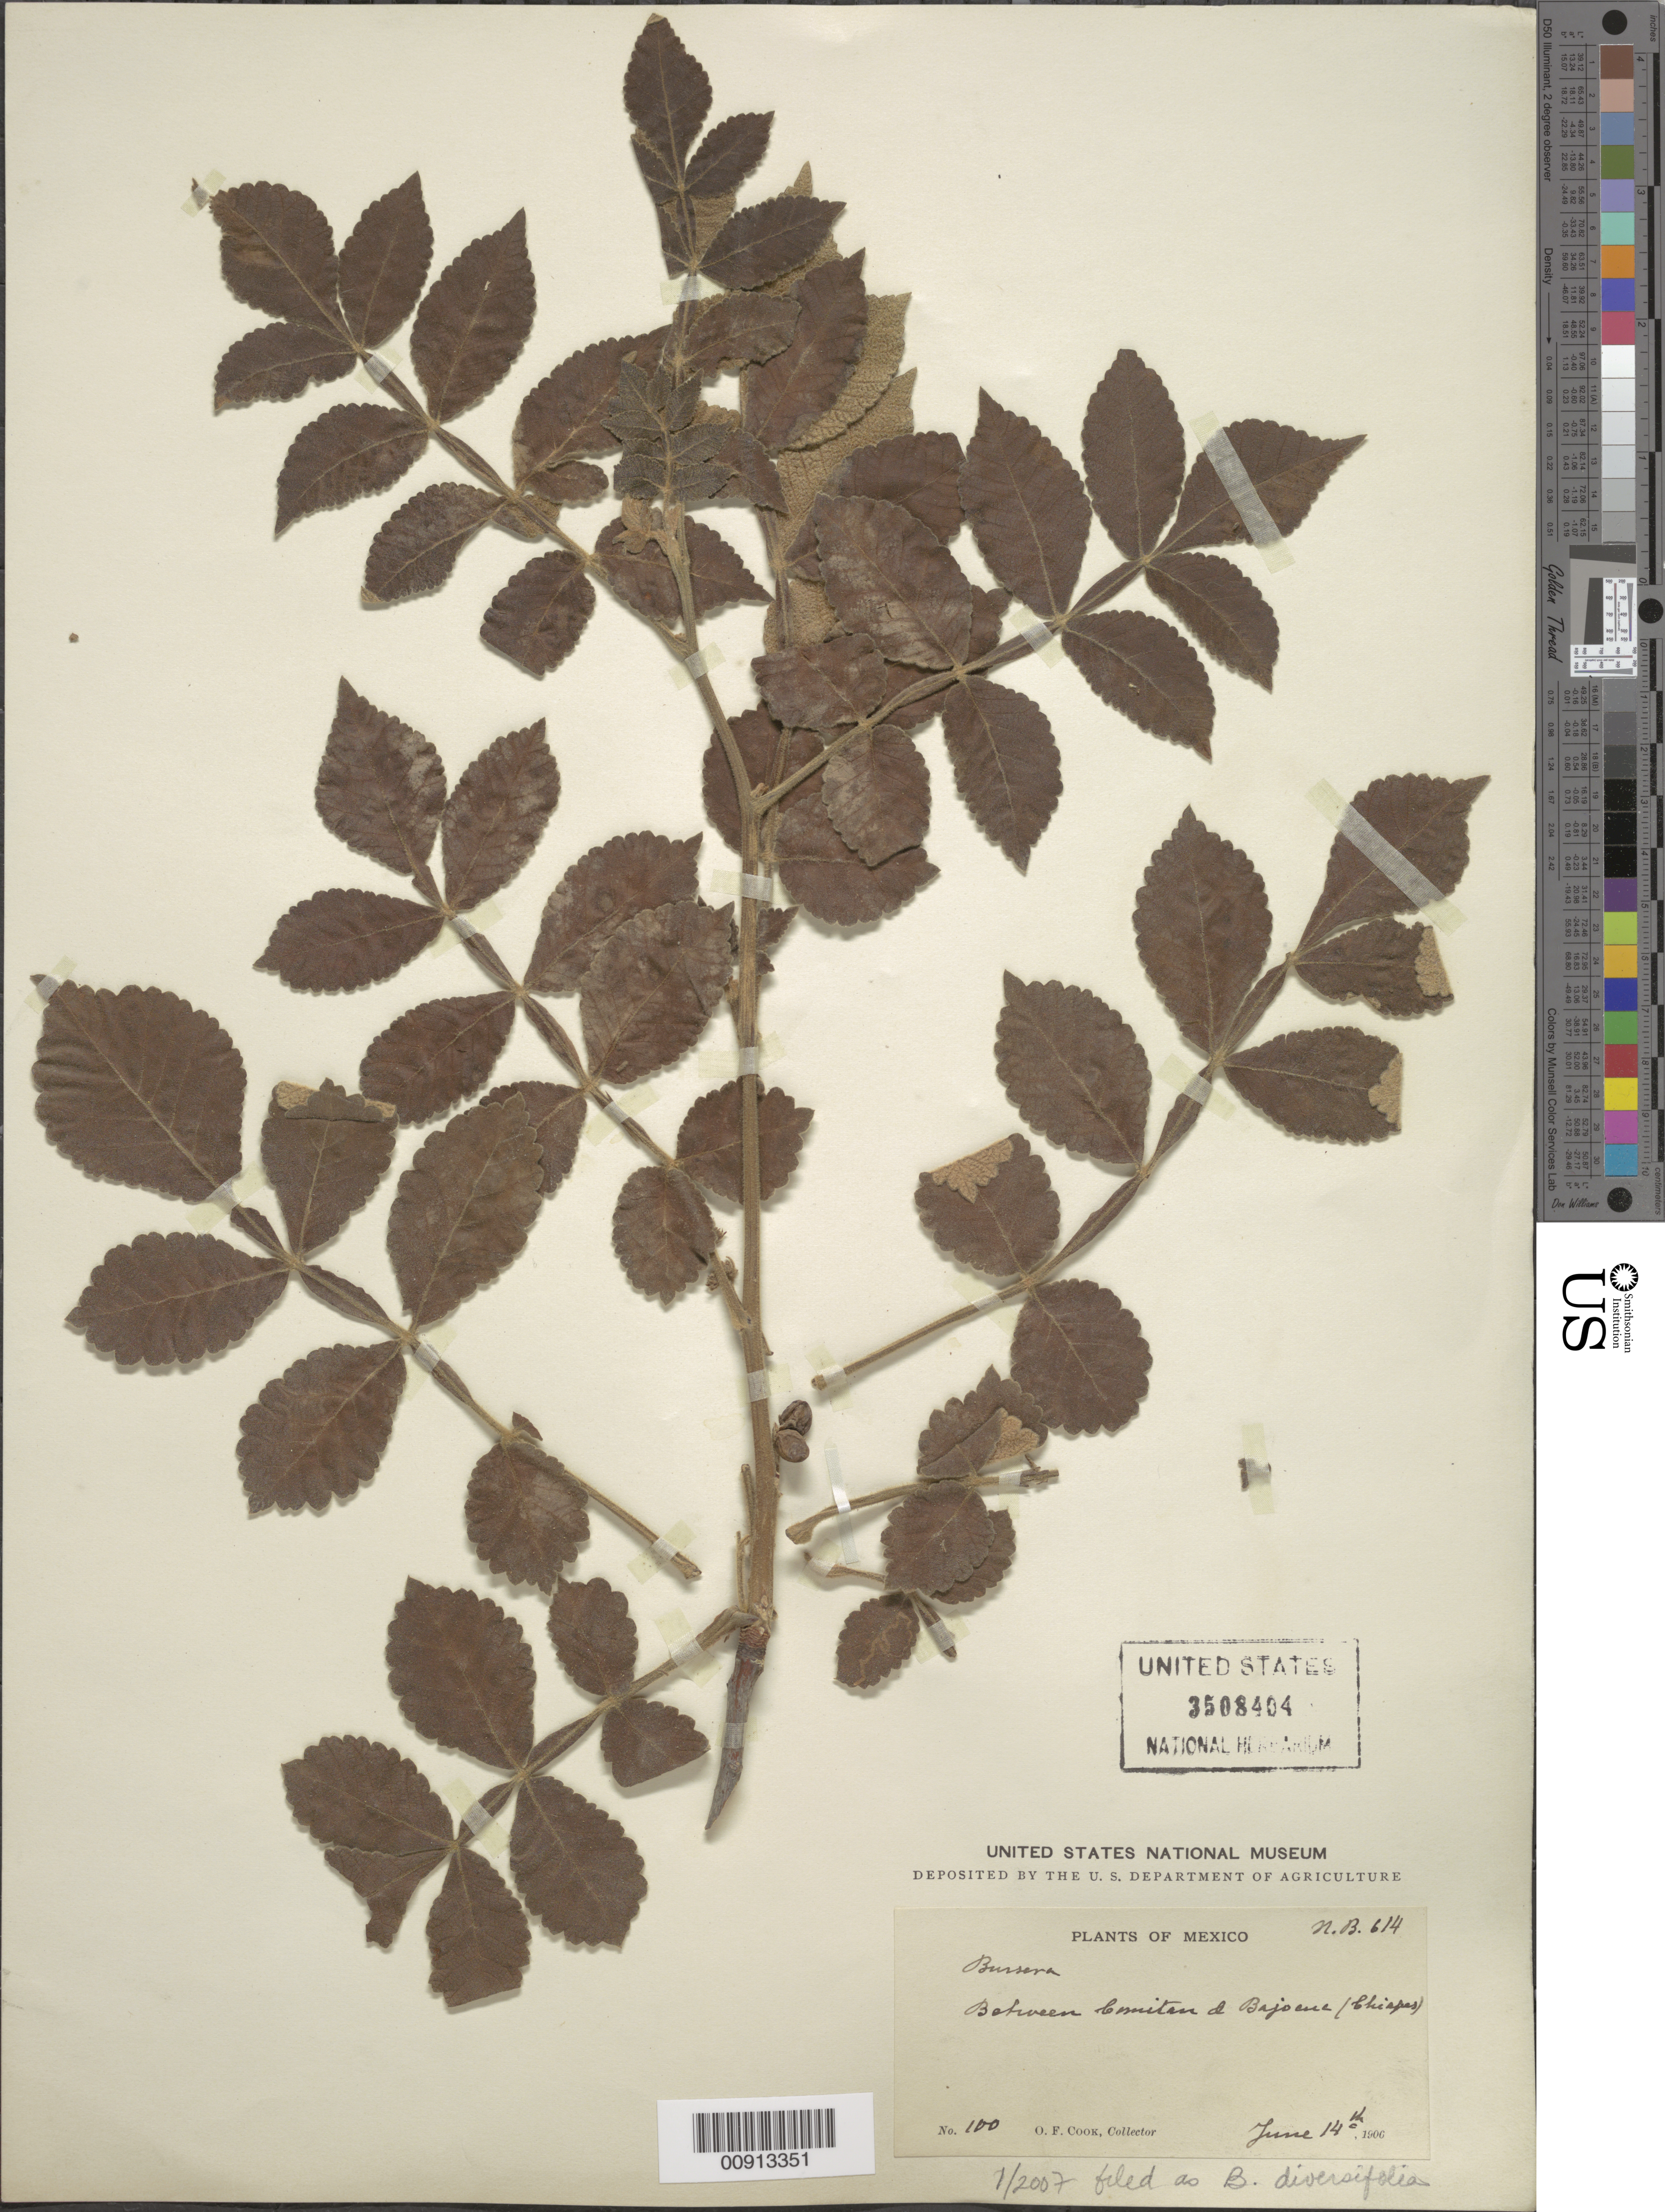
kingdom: Plantae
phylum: Tracheophyta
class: Magnoliopsida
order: Sapindales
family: Burseraceae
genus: Bursera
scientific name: Bursera diversifolia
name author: Rose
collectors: O. F. Cook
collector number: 100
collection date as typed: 14 Jun 1906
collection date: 1906-06-14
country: Mexico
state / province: Chiapas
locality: Between Comitán & Bajocuc (Chiapas).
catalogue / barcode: US 3508404